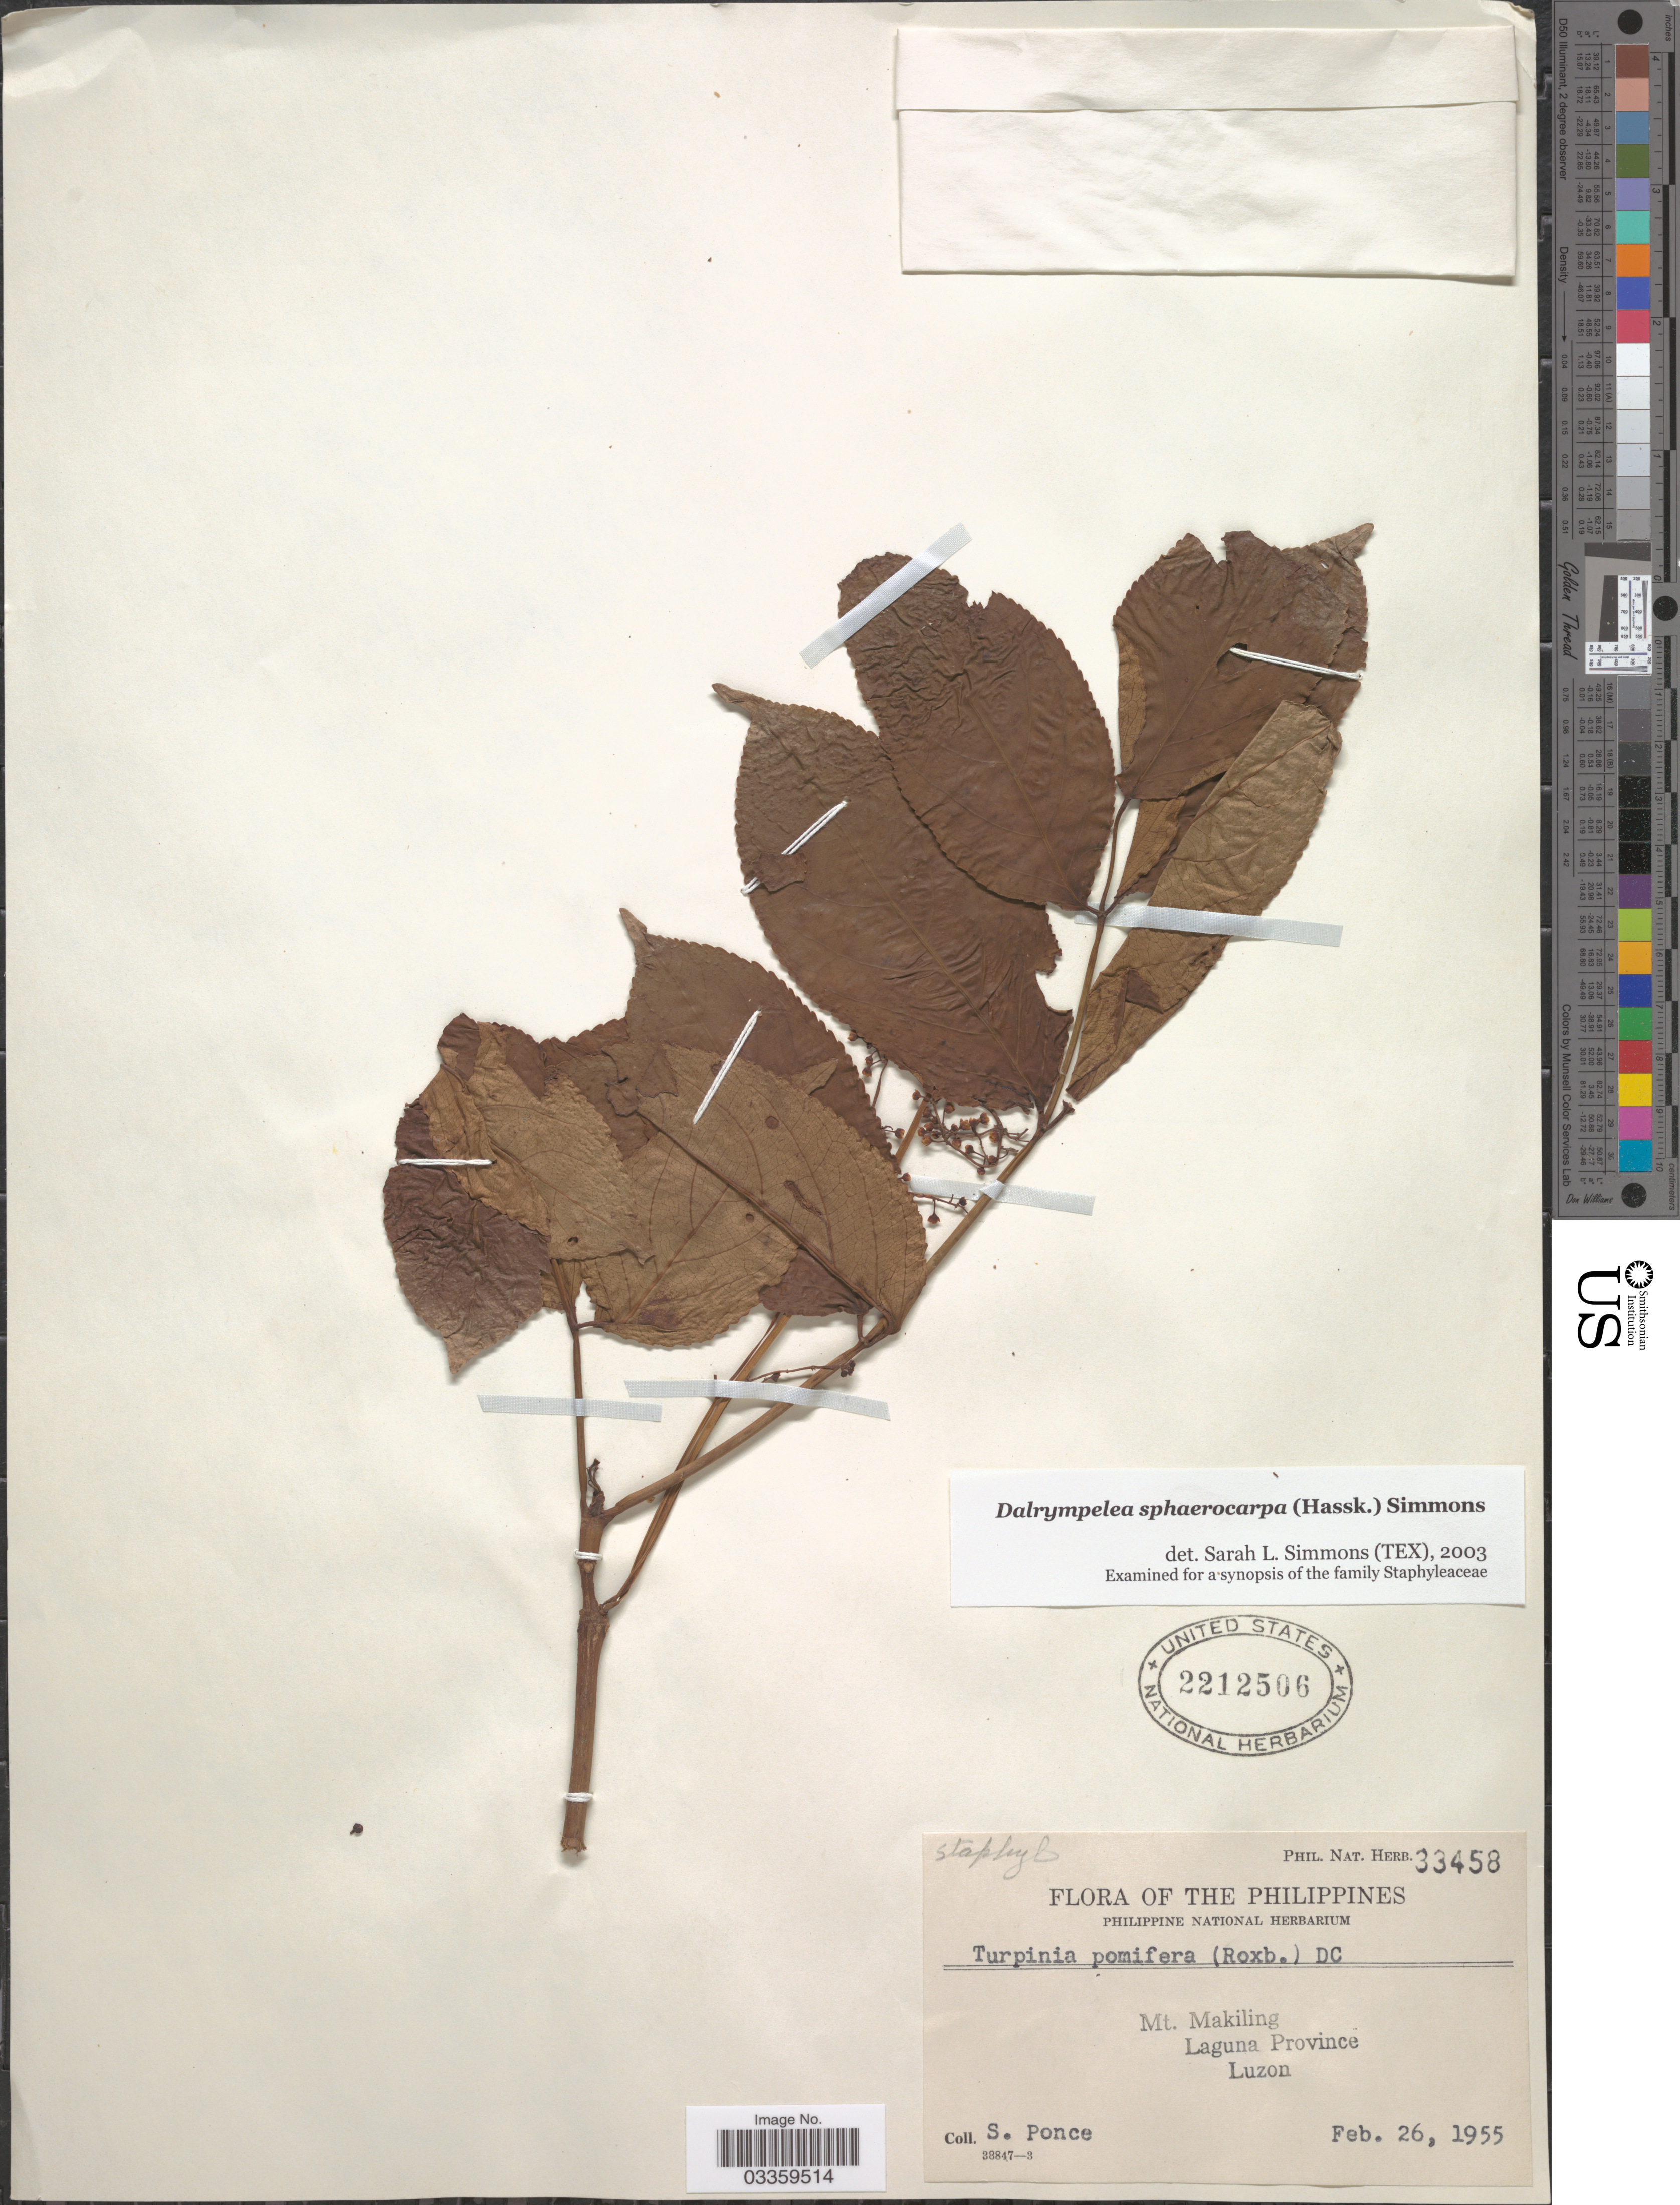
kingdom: Plantae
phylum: Tracheophyta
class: Magnoliopsida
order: Crossosomatales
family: Staphyleaceae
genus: Dalrympelea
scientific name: Dalrympelea sphaerocarpa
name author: (Hassk.) Nor-Ezzaw.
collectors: S. Ponce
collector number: Phil. Nat. Herb. 33458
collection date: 1955-02-26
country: Philippines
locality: Mt. Makiling. Laguna Province. Luzon.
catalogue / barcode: US 2212506